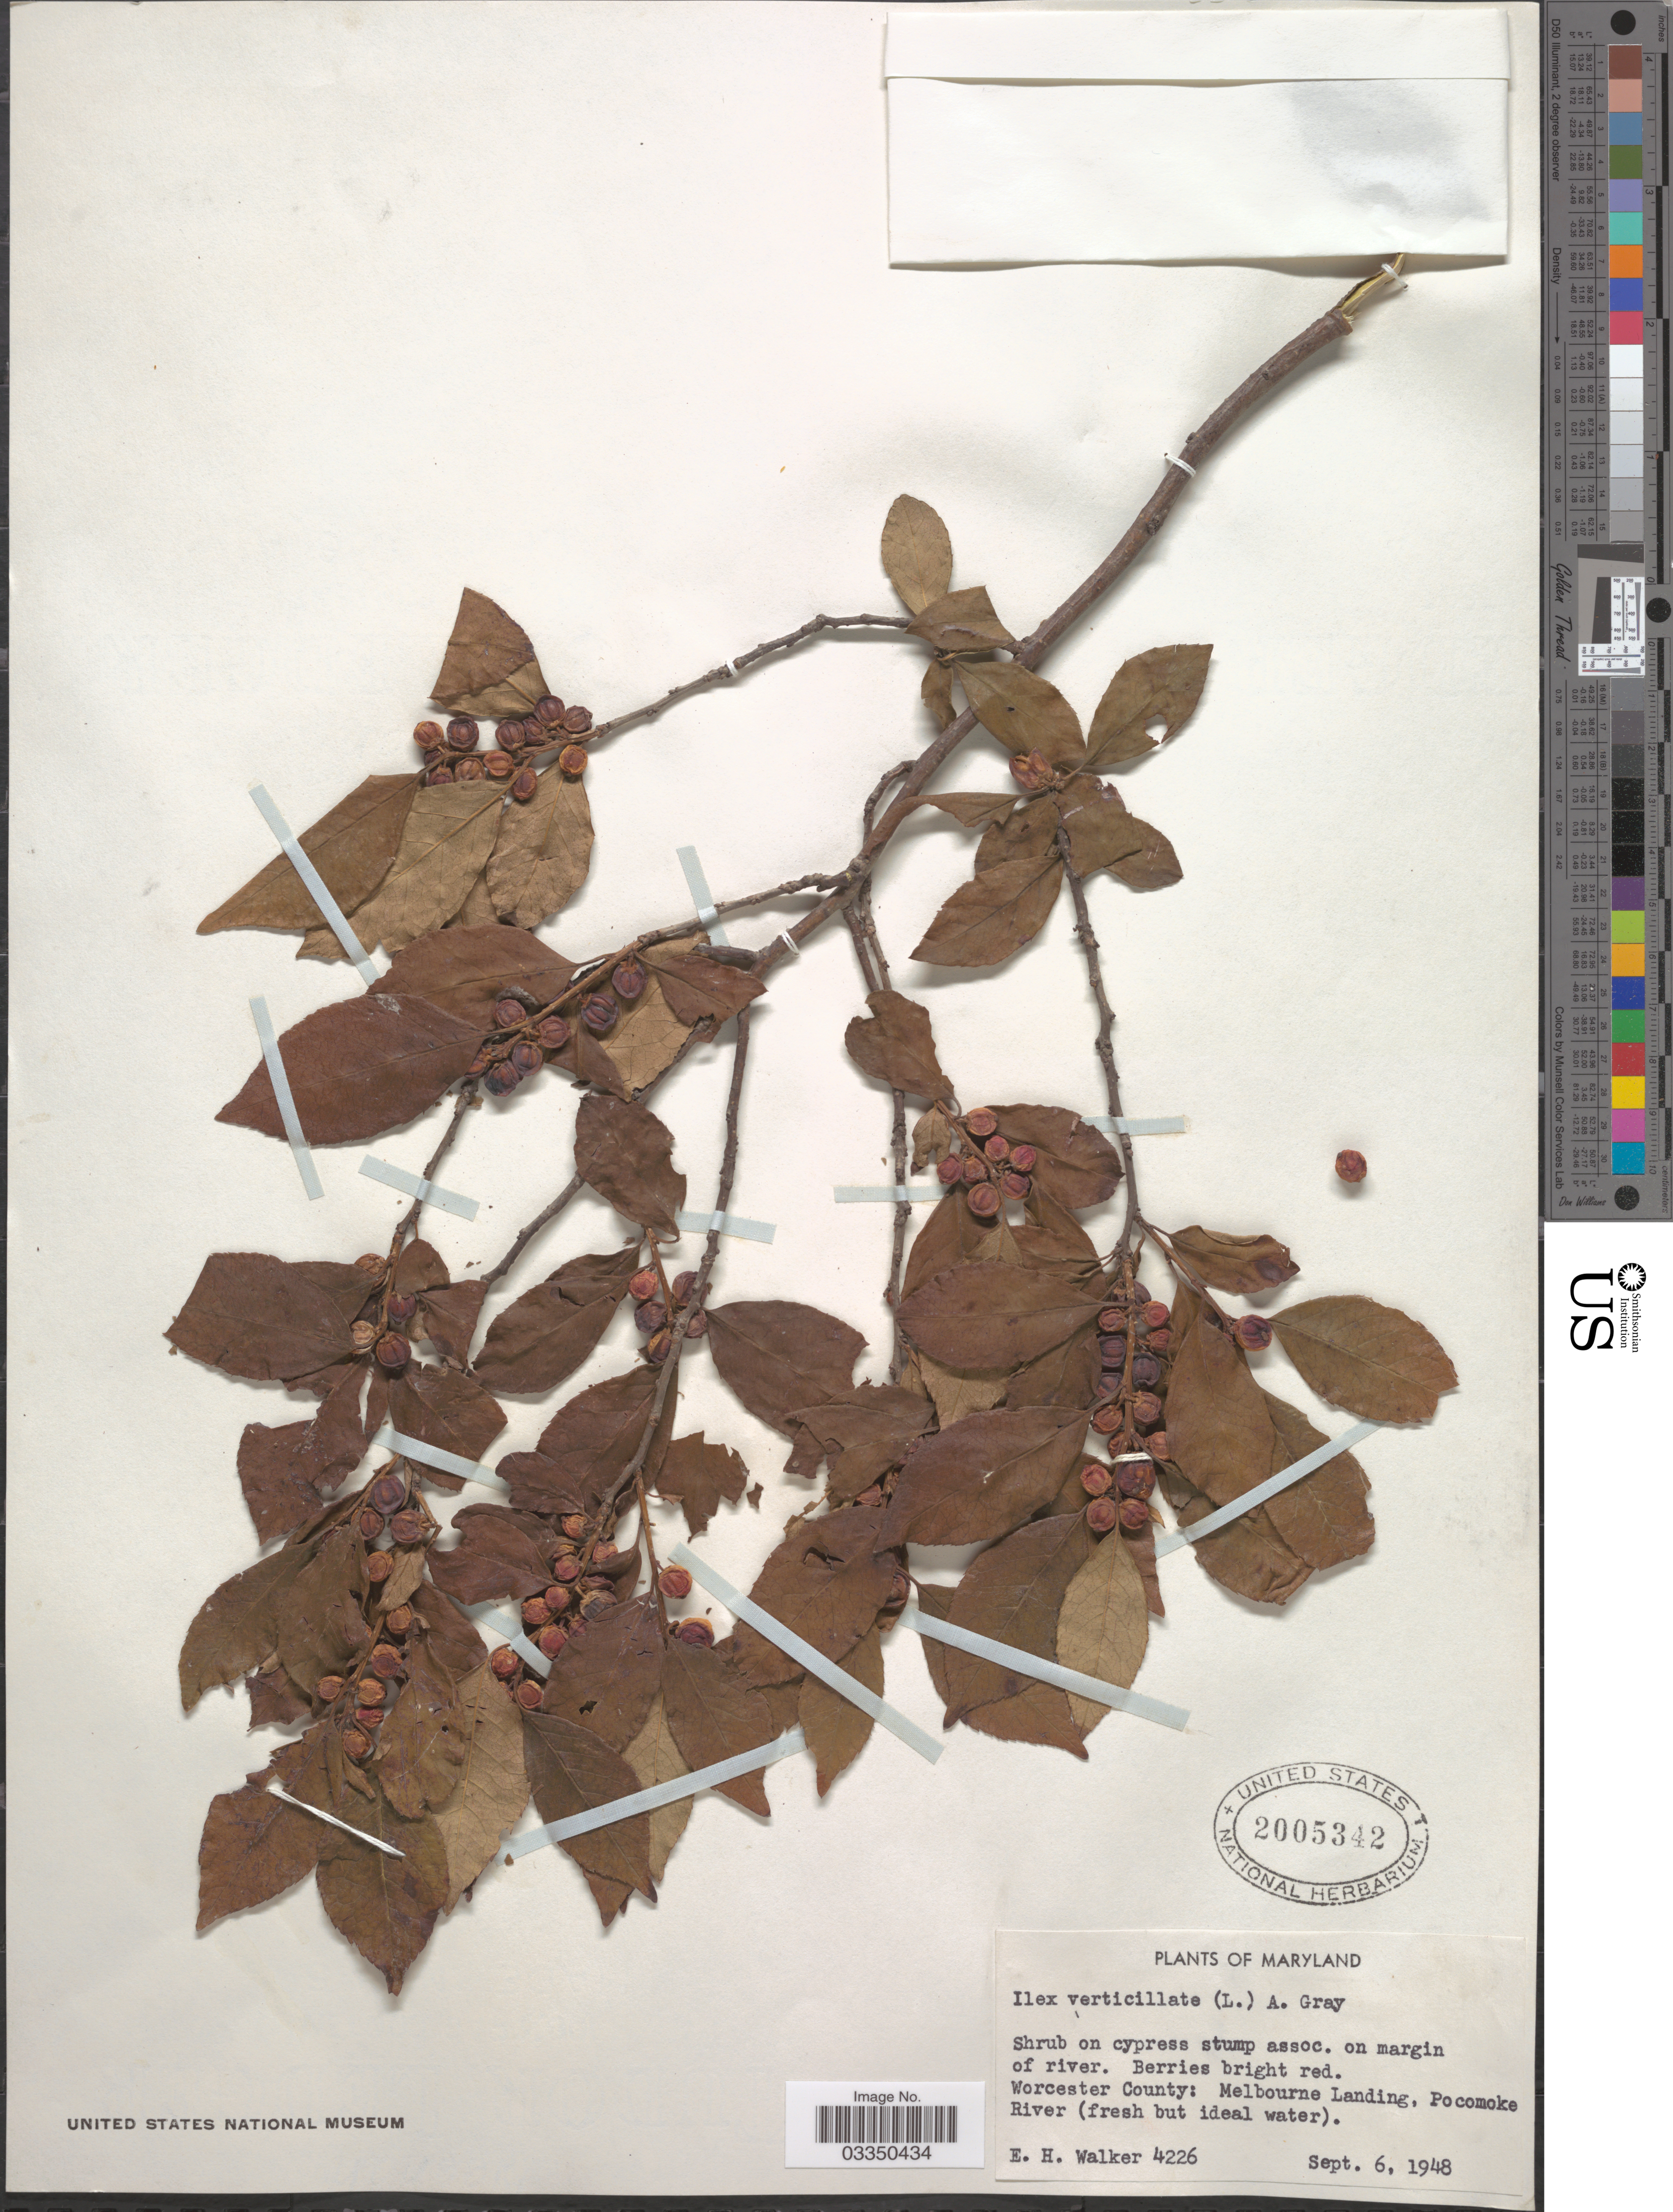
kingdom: Plantae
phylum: Tracheophyta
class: Magnoliopsida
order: Aquifoliales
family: Aquifoliaceae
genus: Ilex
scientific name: Ilex verticillata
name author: (L.) A. Gray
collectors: E. H. Walker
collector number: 4226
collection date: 1948-09-06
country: United States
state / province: Maryland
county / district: Worcester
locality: Worcester County: Melbourne Landing, Pocomoke River.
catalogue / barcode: US 2005342